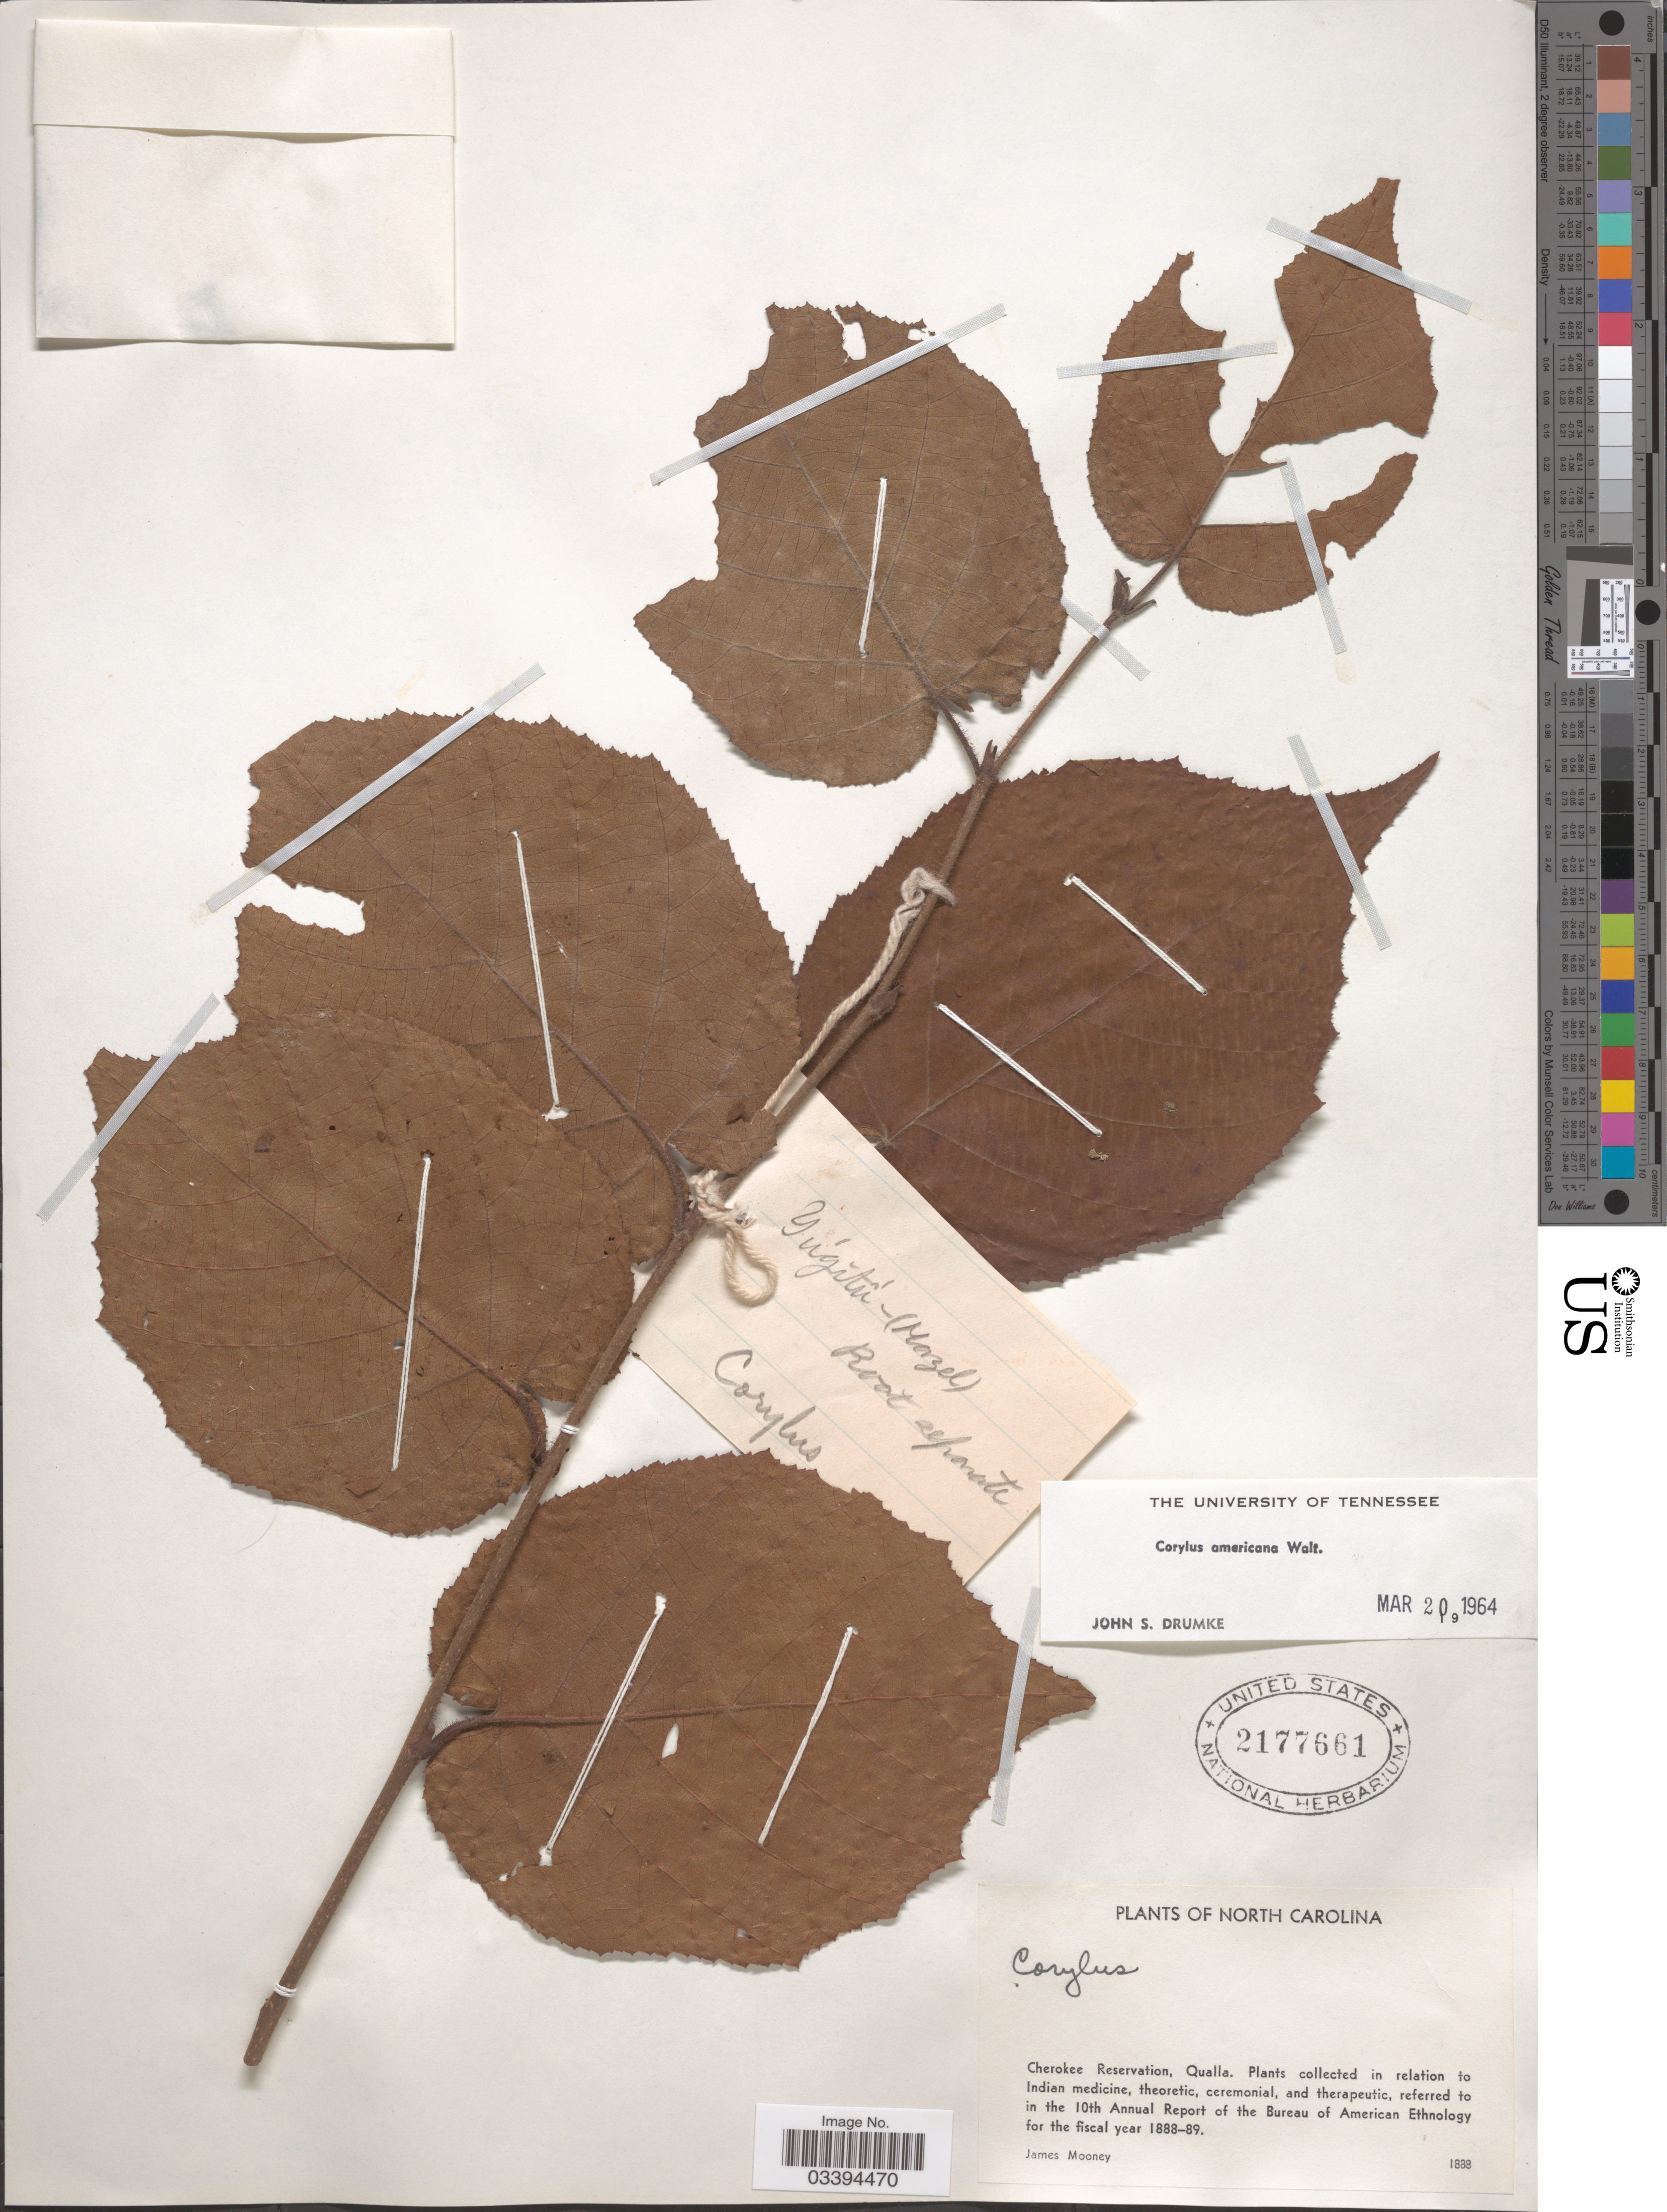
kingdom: Plantae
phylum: Tracheophyta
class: Magnoliopsida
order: Fagales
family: Betulaceae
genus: Corylus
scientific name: Corylus americana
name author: Walter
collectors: J. Mooney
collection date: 1888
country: United States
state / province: North Carolina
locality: Cherokee Reservation, Qualla.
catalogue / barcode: US 2177661